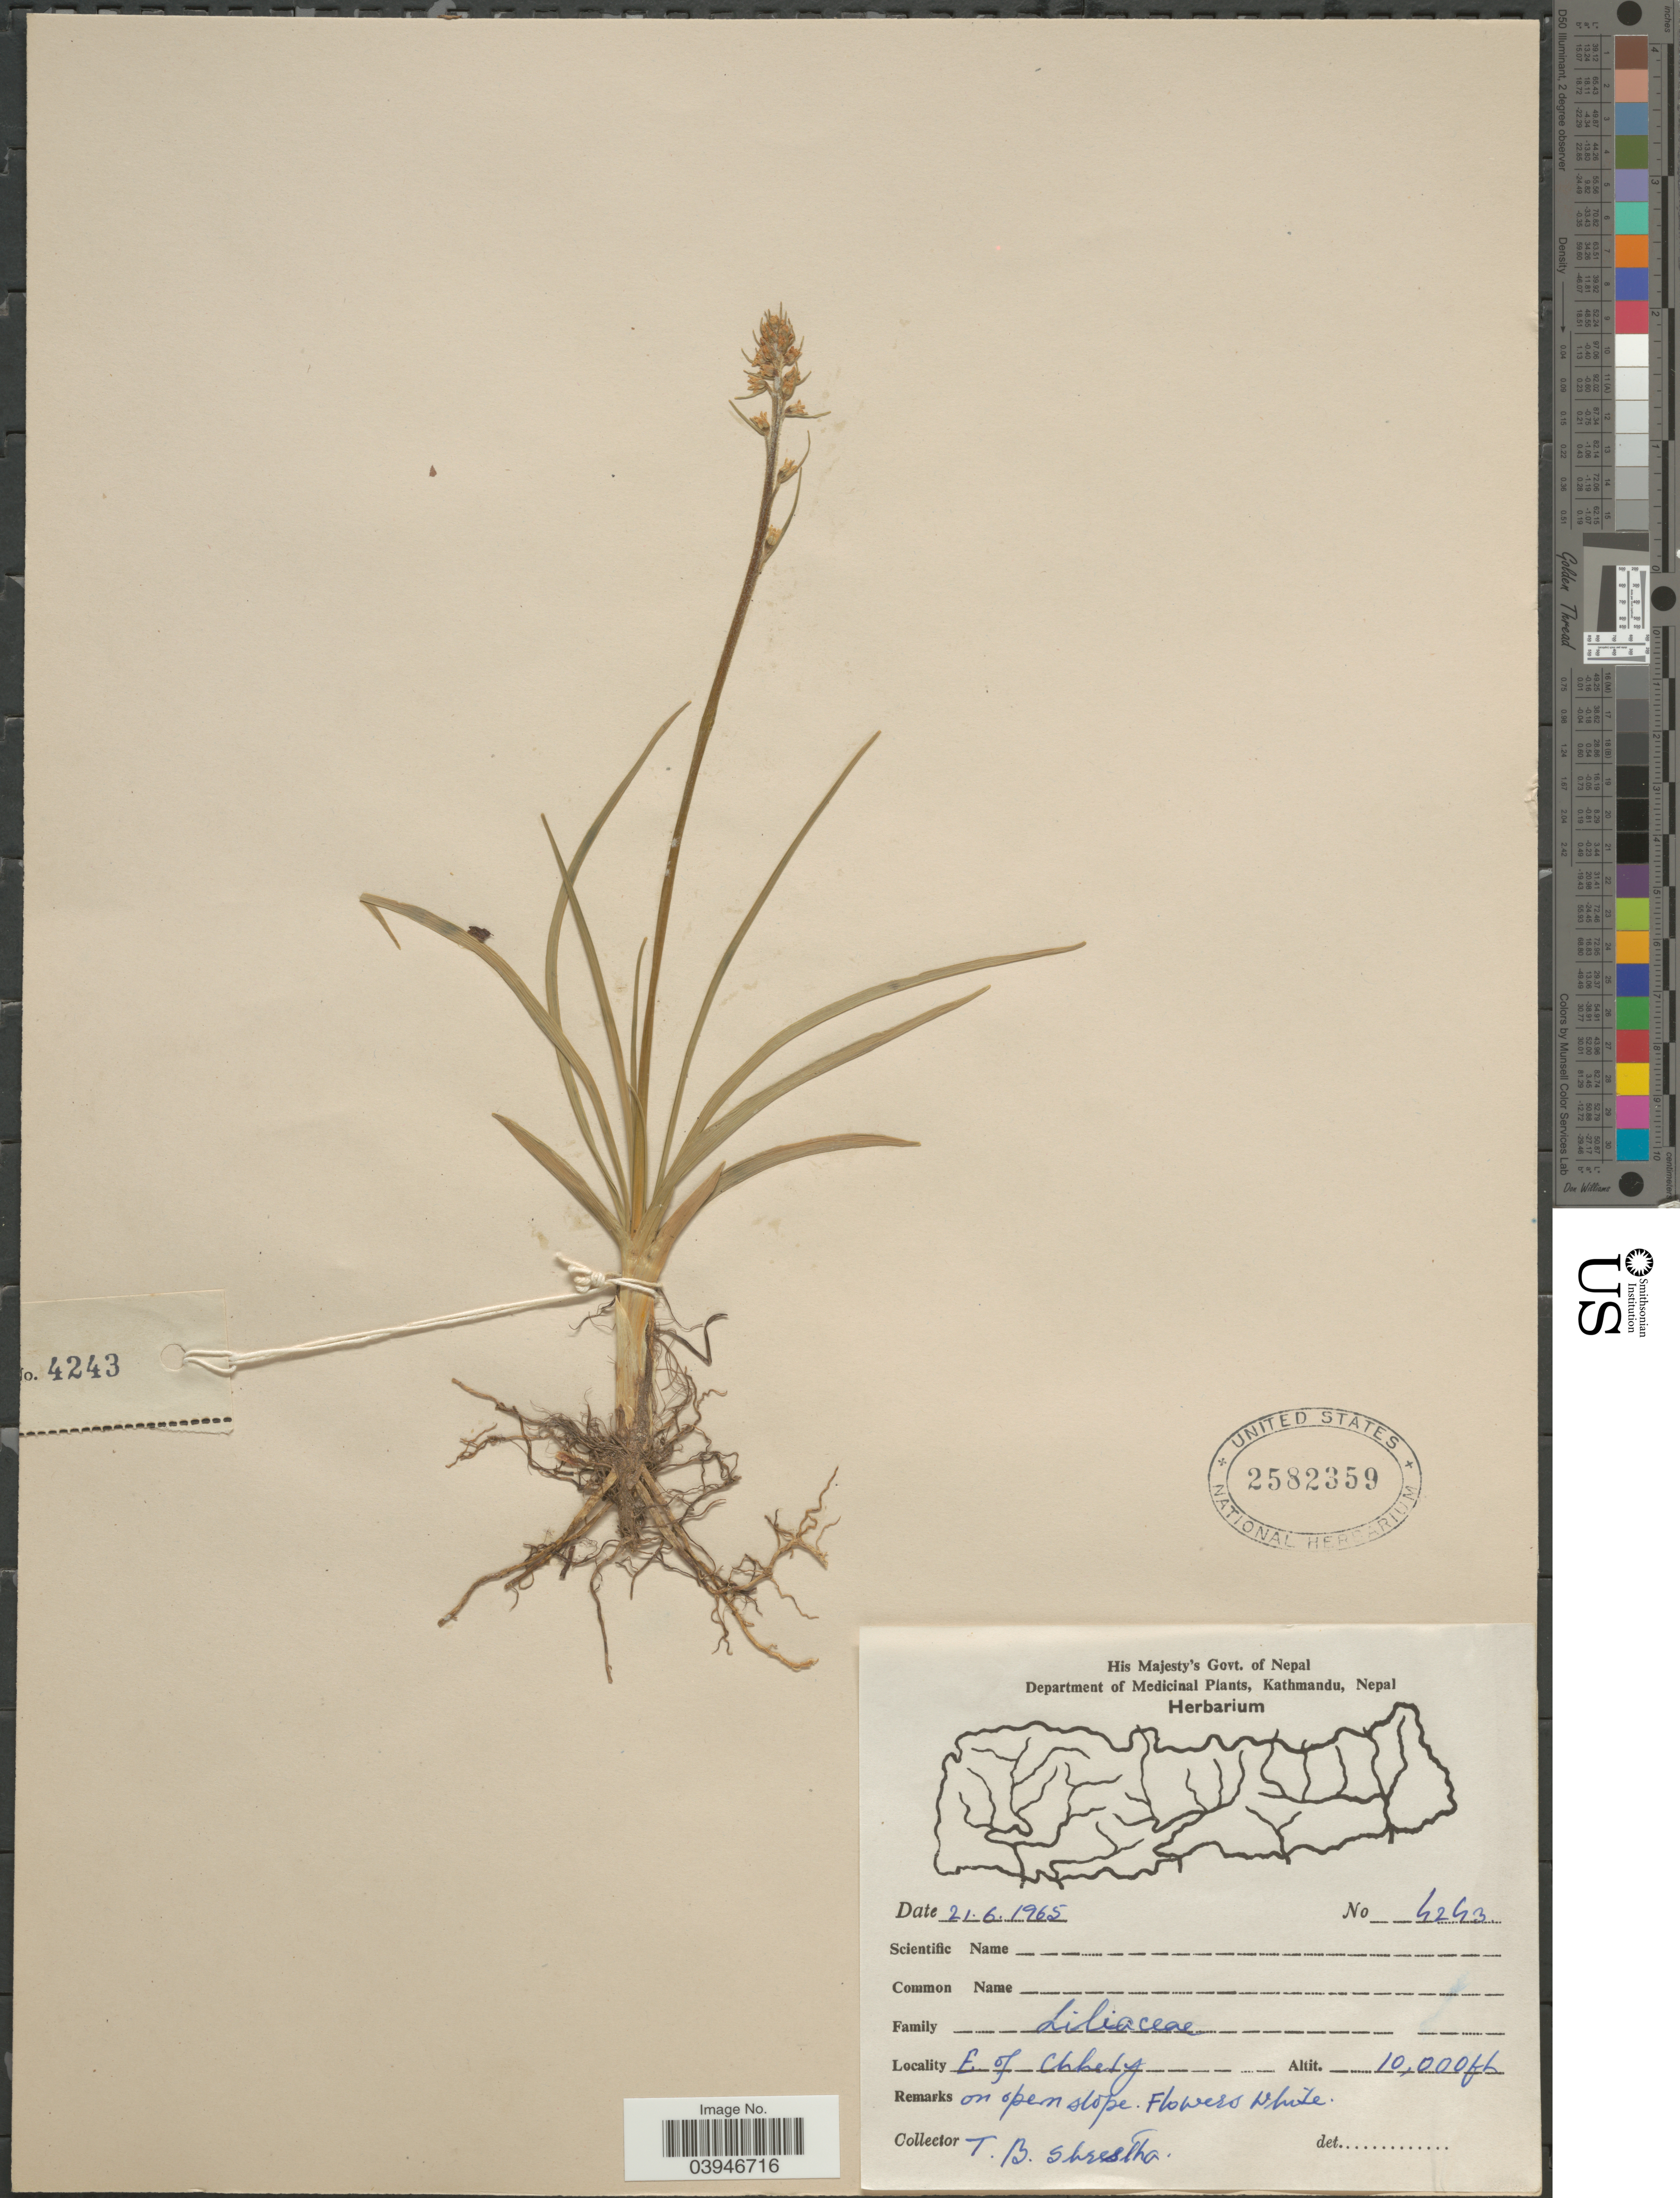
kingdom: Plantae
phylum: Tracheophyta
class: Liliopsida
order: Liliales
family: Liliaceae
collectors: T. B. Shrestha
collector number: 4243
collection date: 1965-06-21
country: Nepal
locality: E. of Chlely [interpreted].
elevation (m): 3048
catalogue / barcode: US 2582359